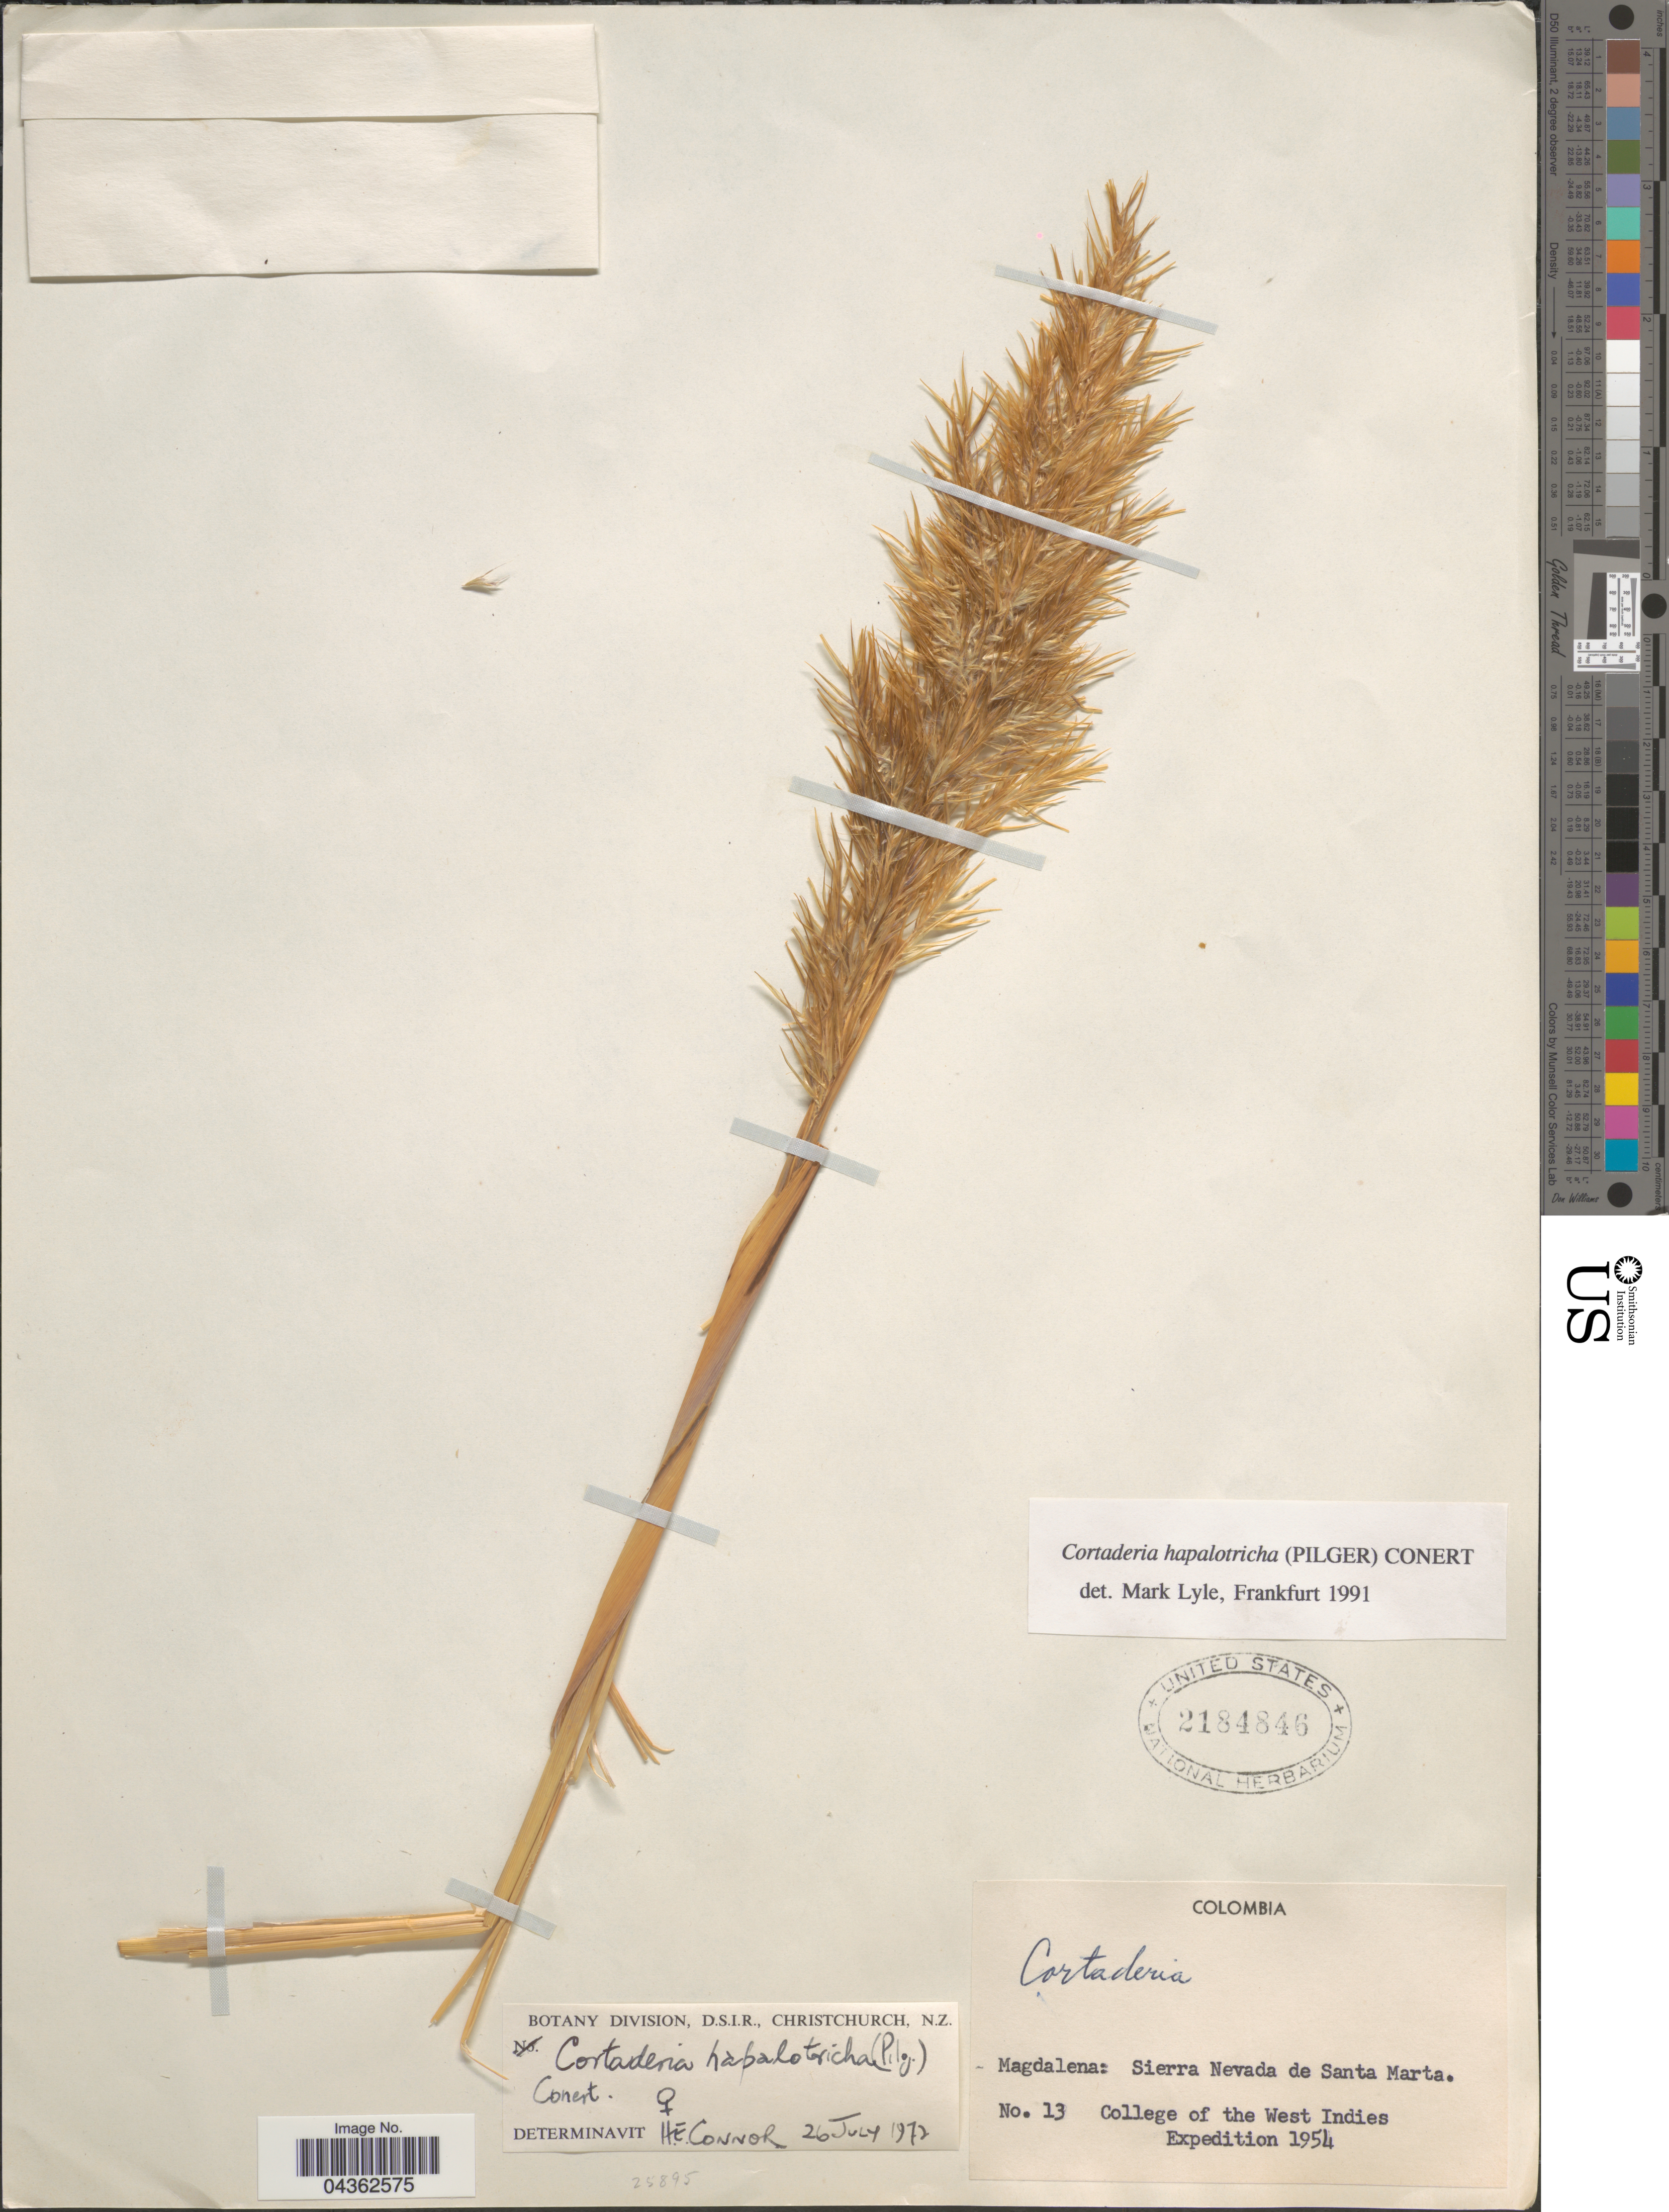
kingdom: Plantae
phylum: Tracheophyta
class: Liliopsida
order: Poales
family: Poaceae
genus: Cortaderia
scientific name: Cortaderia hapalotricha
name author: (Pilg.) Conert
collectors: College of the West Indies Expedition 1954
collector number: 13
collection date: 1984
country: Colombia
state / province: Magdalena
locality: Sierra Nevada de Santa Marta.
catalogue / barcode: US 2184846